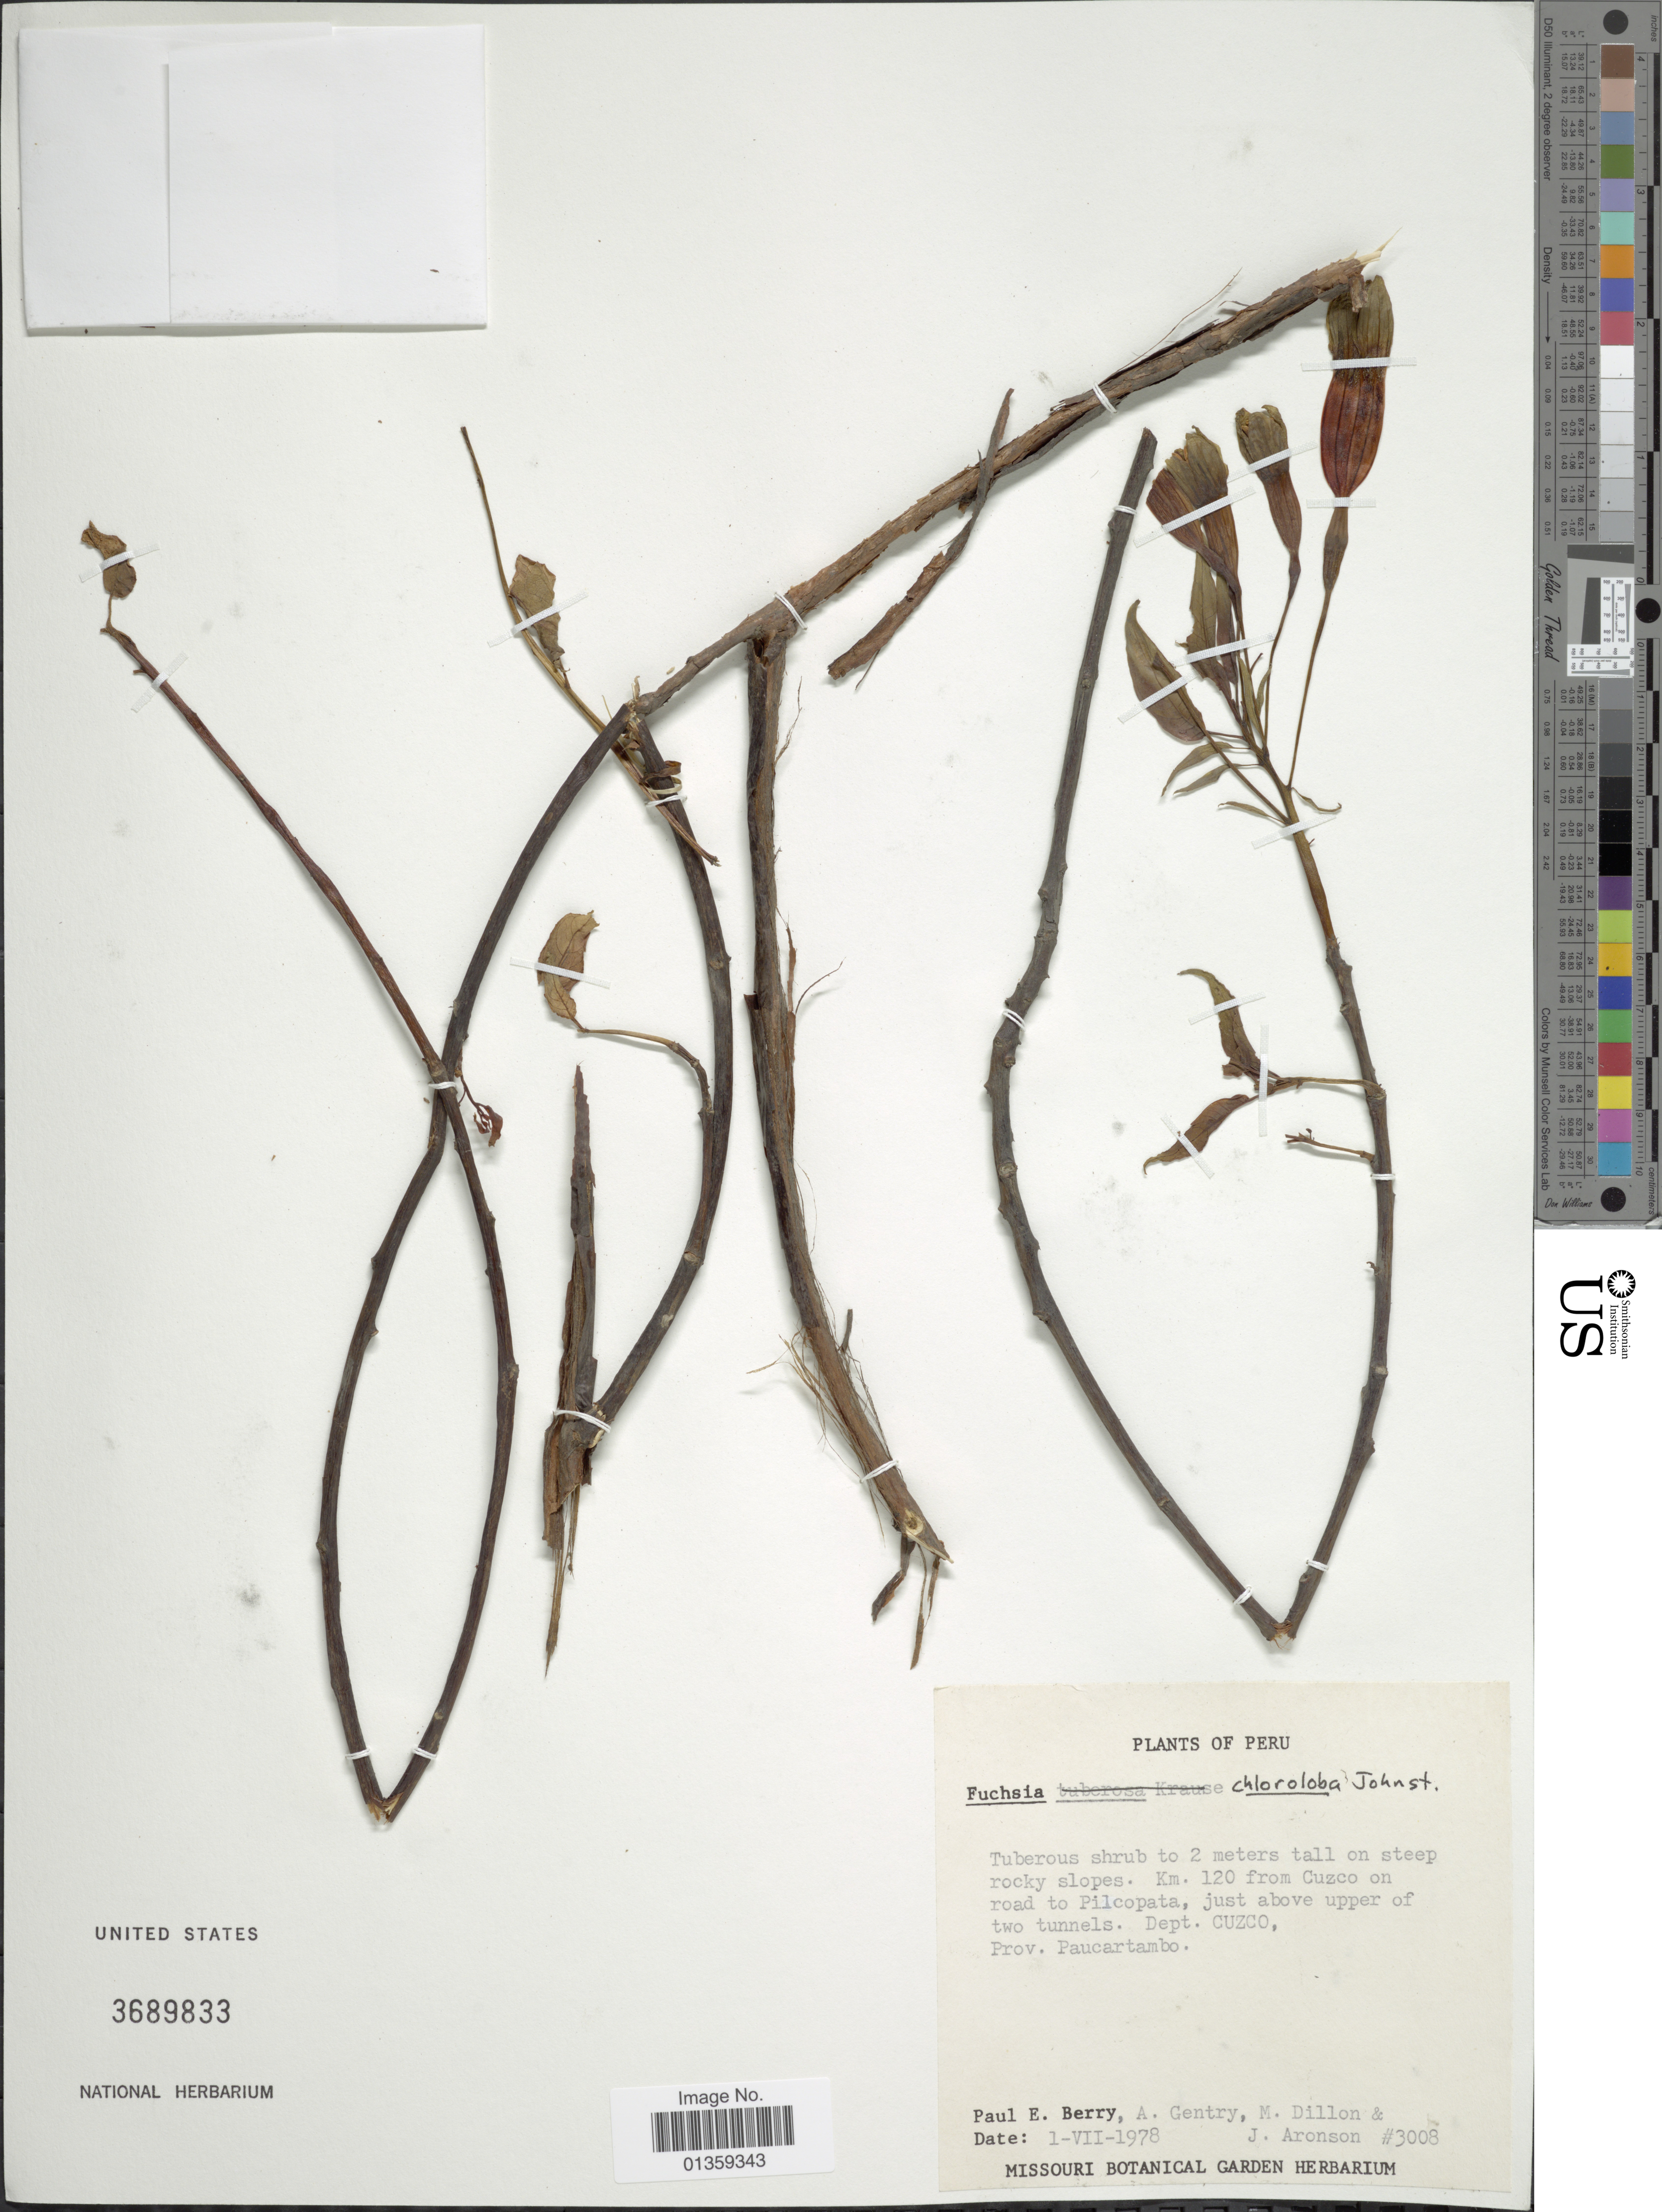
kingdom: Plantae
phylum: Tracheophyta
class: Magnoliopsida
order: Myrtales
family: Onagraceae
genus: Fuchsia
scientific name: Fuchsia chloroloba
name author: I.M. Johnst.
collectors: P. E. Berry, A. H. Gentry, M. O. Dillon & J. Aronson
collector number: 3008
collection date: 1978-07-01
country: Peru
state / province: Cusco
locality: Km. 120 from Cuzco on road to Pilcopata, just above upper of two tunnels, Prov. Paucartambo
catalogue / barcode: US 3689833